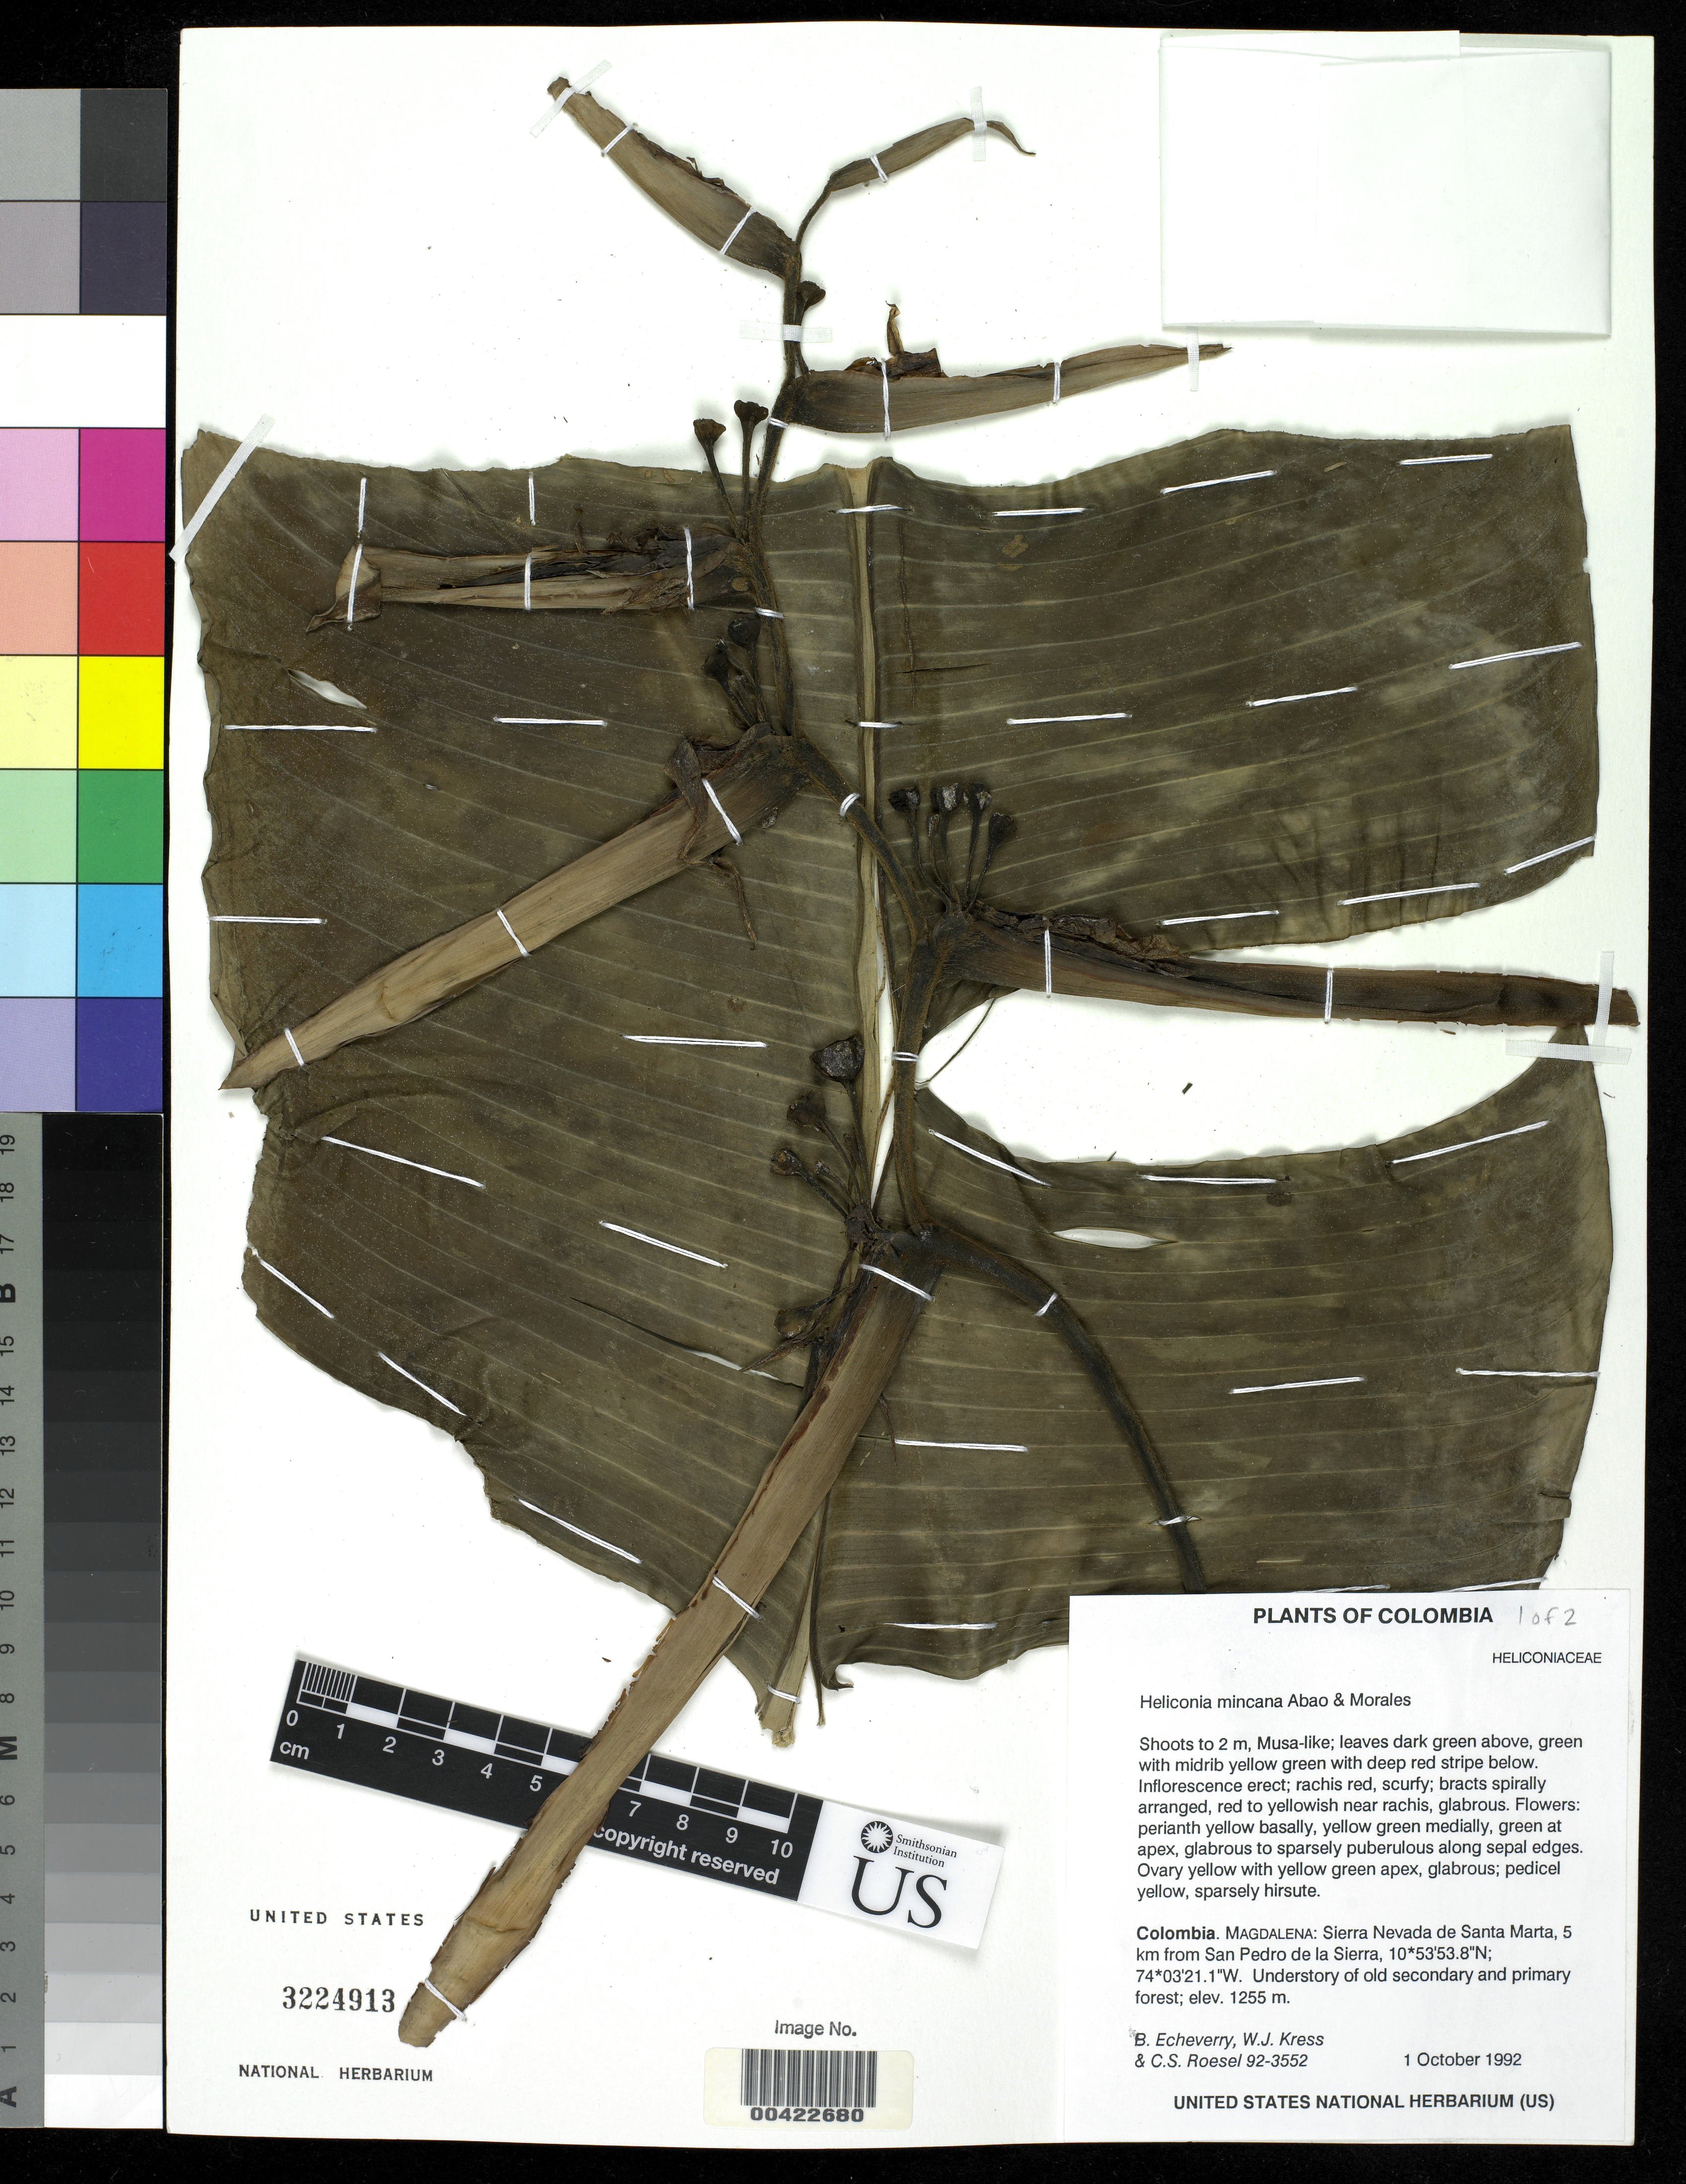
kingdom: Plantae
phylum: Tracheophyta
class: Liliopsida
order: Zingiberales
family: Heliconiaceae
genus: Heliconia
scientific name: Heliconia mincana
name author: Abalo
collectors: B. Echeverry, W. J. Kress & C. S. Roesel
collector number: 92-3552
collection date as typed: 01 Oct 1992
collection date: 1992-10-01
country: Colombia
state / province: Magdalena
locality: Sierra Nevada de Santa Marta, from San Pedro de La Sierra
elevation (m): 434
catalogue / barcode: US 3224913